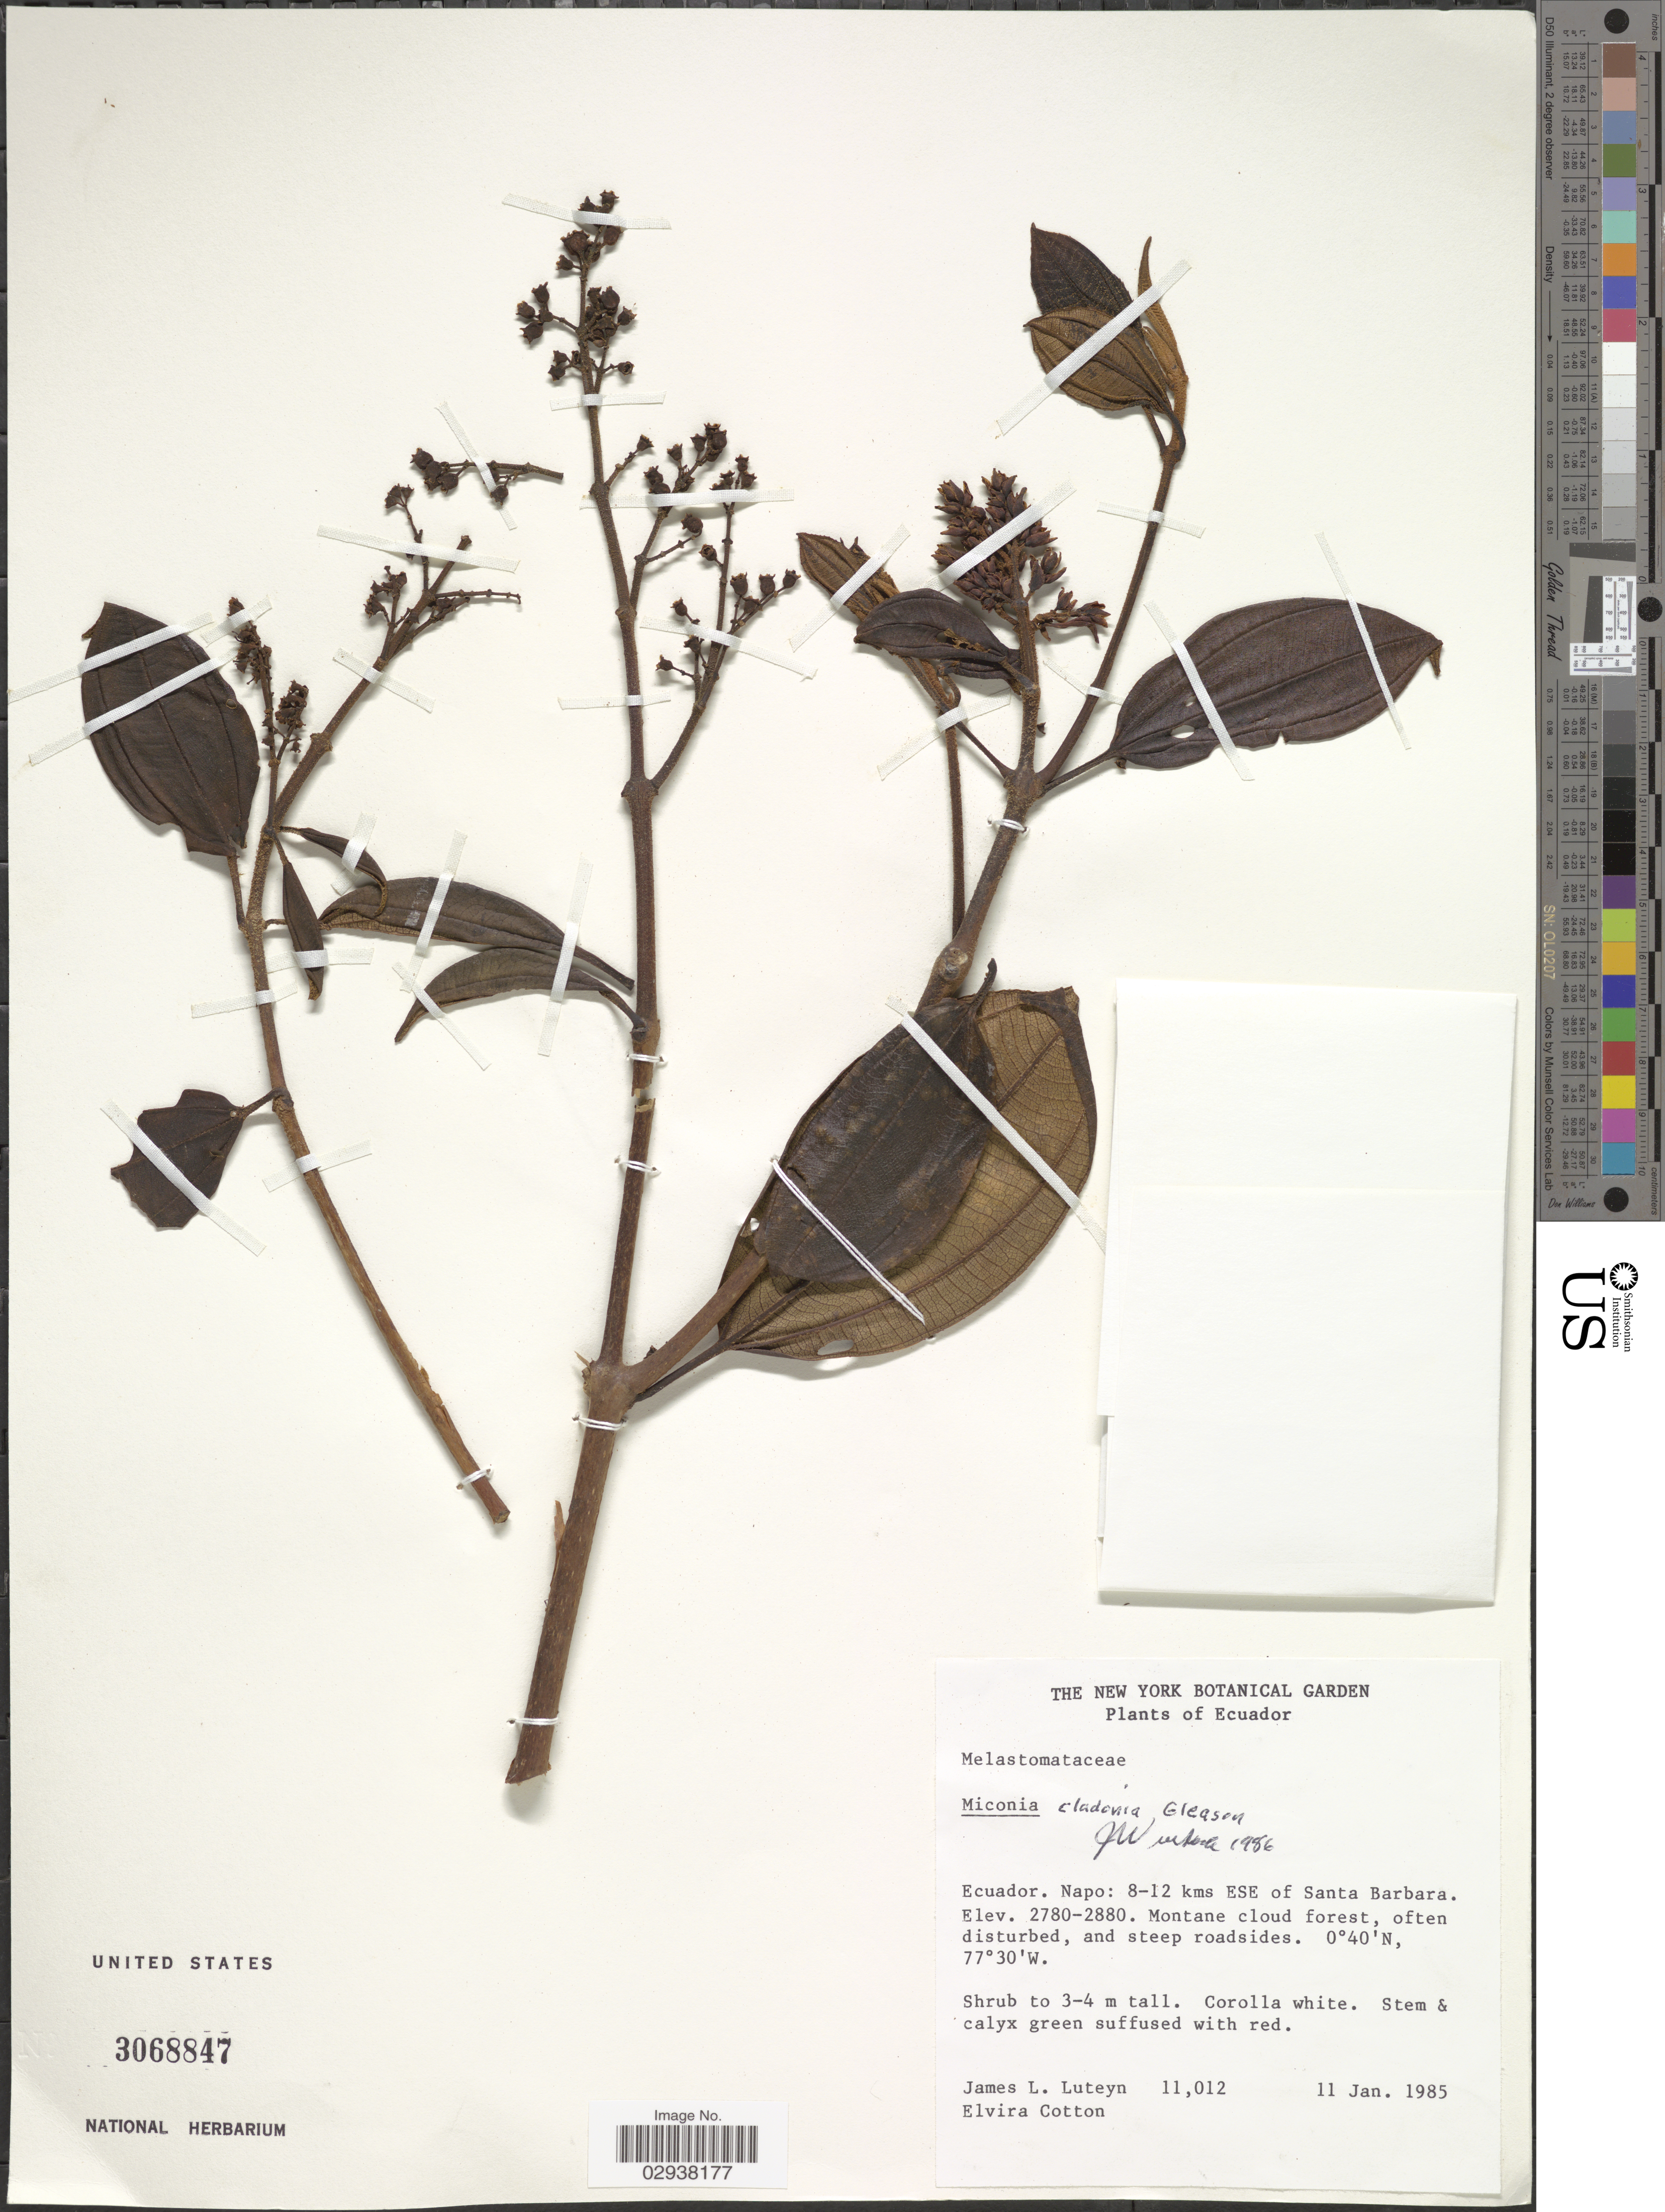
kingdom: Plantae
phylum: Tracheophyta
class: Magnoliopsida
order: Myrtales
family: Melastomataceae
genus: Miconia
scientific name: Miconia cladonia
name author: Gleason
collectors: J. Luteyn & E. Cotton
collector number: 11012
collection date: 1985-01-11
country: Ecuador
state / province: Napo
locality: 8-12 kms ESE of Santa Barbara.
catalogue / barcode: US 3068847